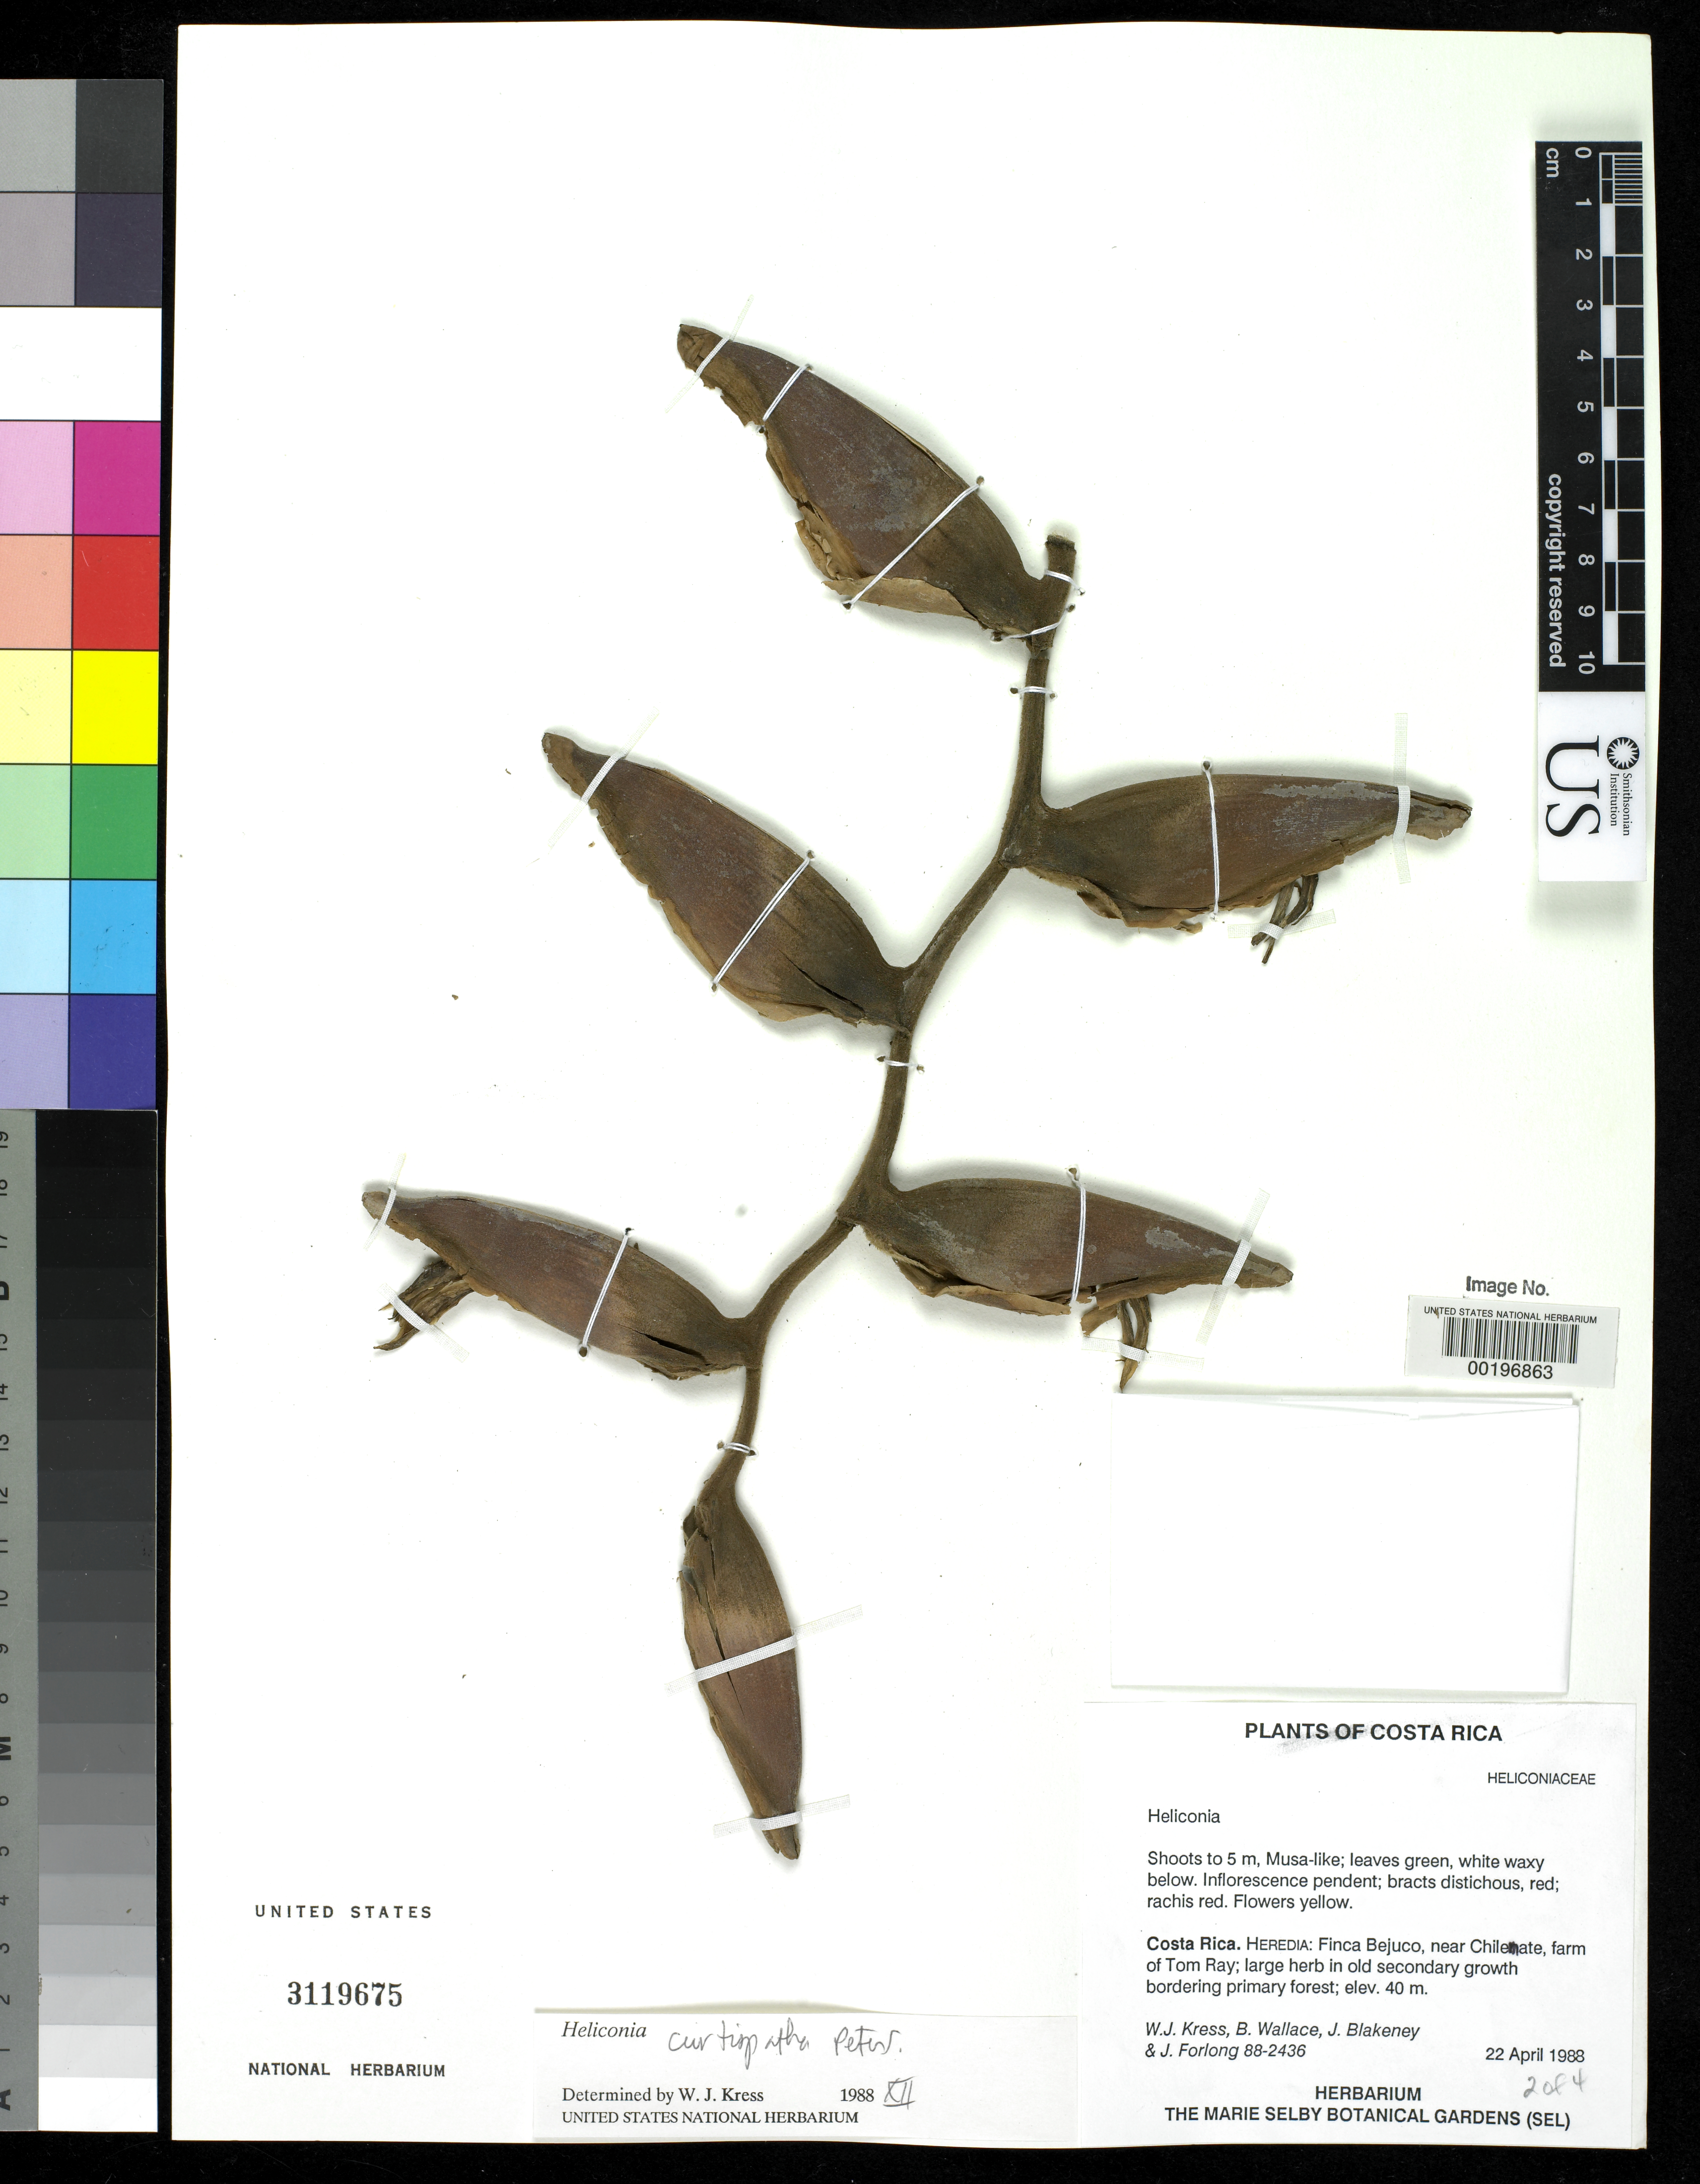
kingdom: Plantae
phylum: Tracheophyta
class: Liliopsida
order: Zingiberales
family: Heliconiaceae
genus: Heliconia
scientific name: Heliconia curtispatha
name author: Petersen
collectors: W. J. Kress, B. Wallace, J. Blakeney & J. Forlong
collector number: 88-2436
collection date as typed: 22 Apr 1988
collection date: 1988-04-22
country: Costa Rica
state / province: Heredia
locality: Finca bejuco, near chilemate, farm of tom ray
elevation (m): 40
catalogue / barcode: US 3119675